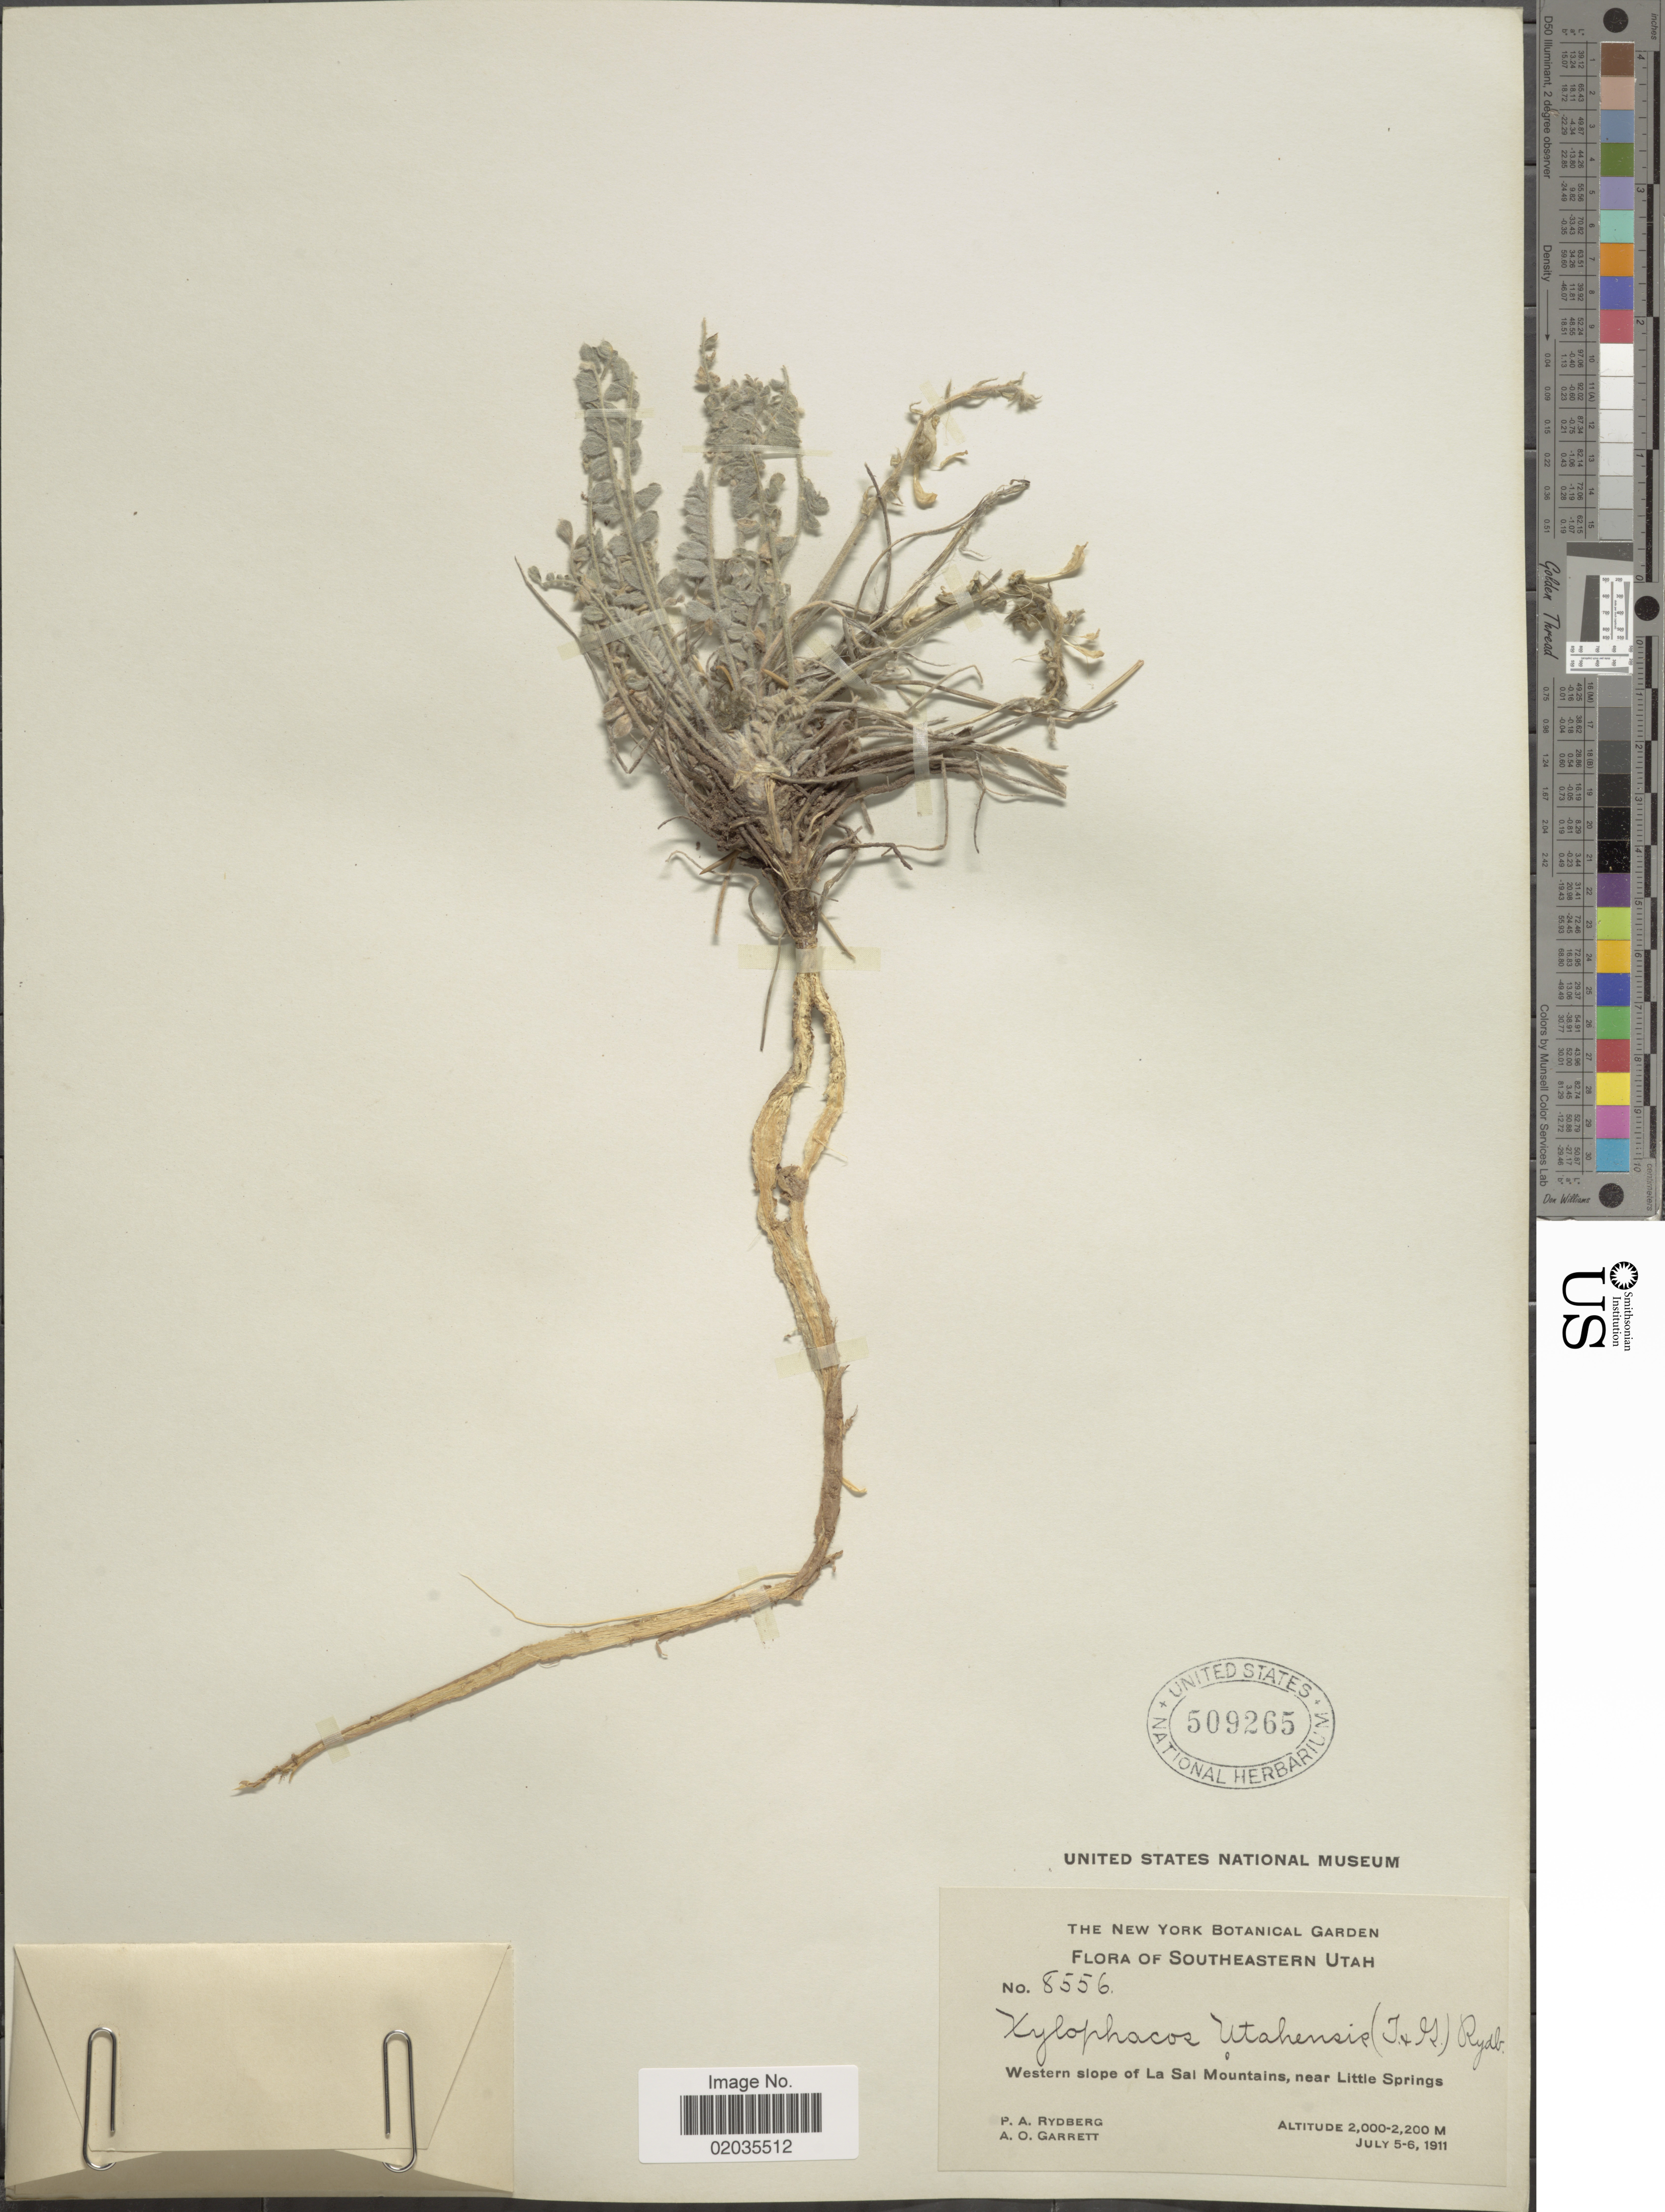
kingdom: Plantae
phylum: Tracheophyta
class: Magnoliopsida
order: Fabales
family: Fabaceae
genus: Astragalus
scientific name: Astragalus utahensis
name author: (Torr.) Torr. & A. Gray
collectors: P. A. Rydberg & A. O. Garrett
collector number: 8556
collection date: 1911-07-05/1911-07-06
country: United States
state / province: Utah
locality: Southeastern Utah. Western slope of La Sal Mountains, near Little Springs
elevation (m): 2000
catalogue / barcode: US 509265